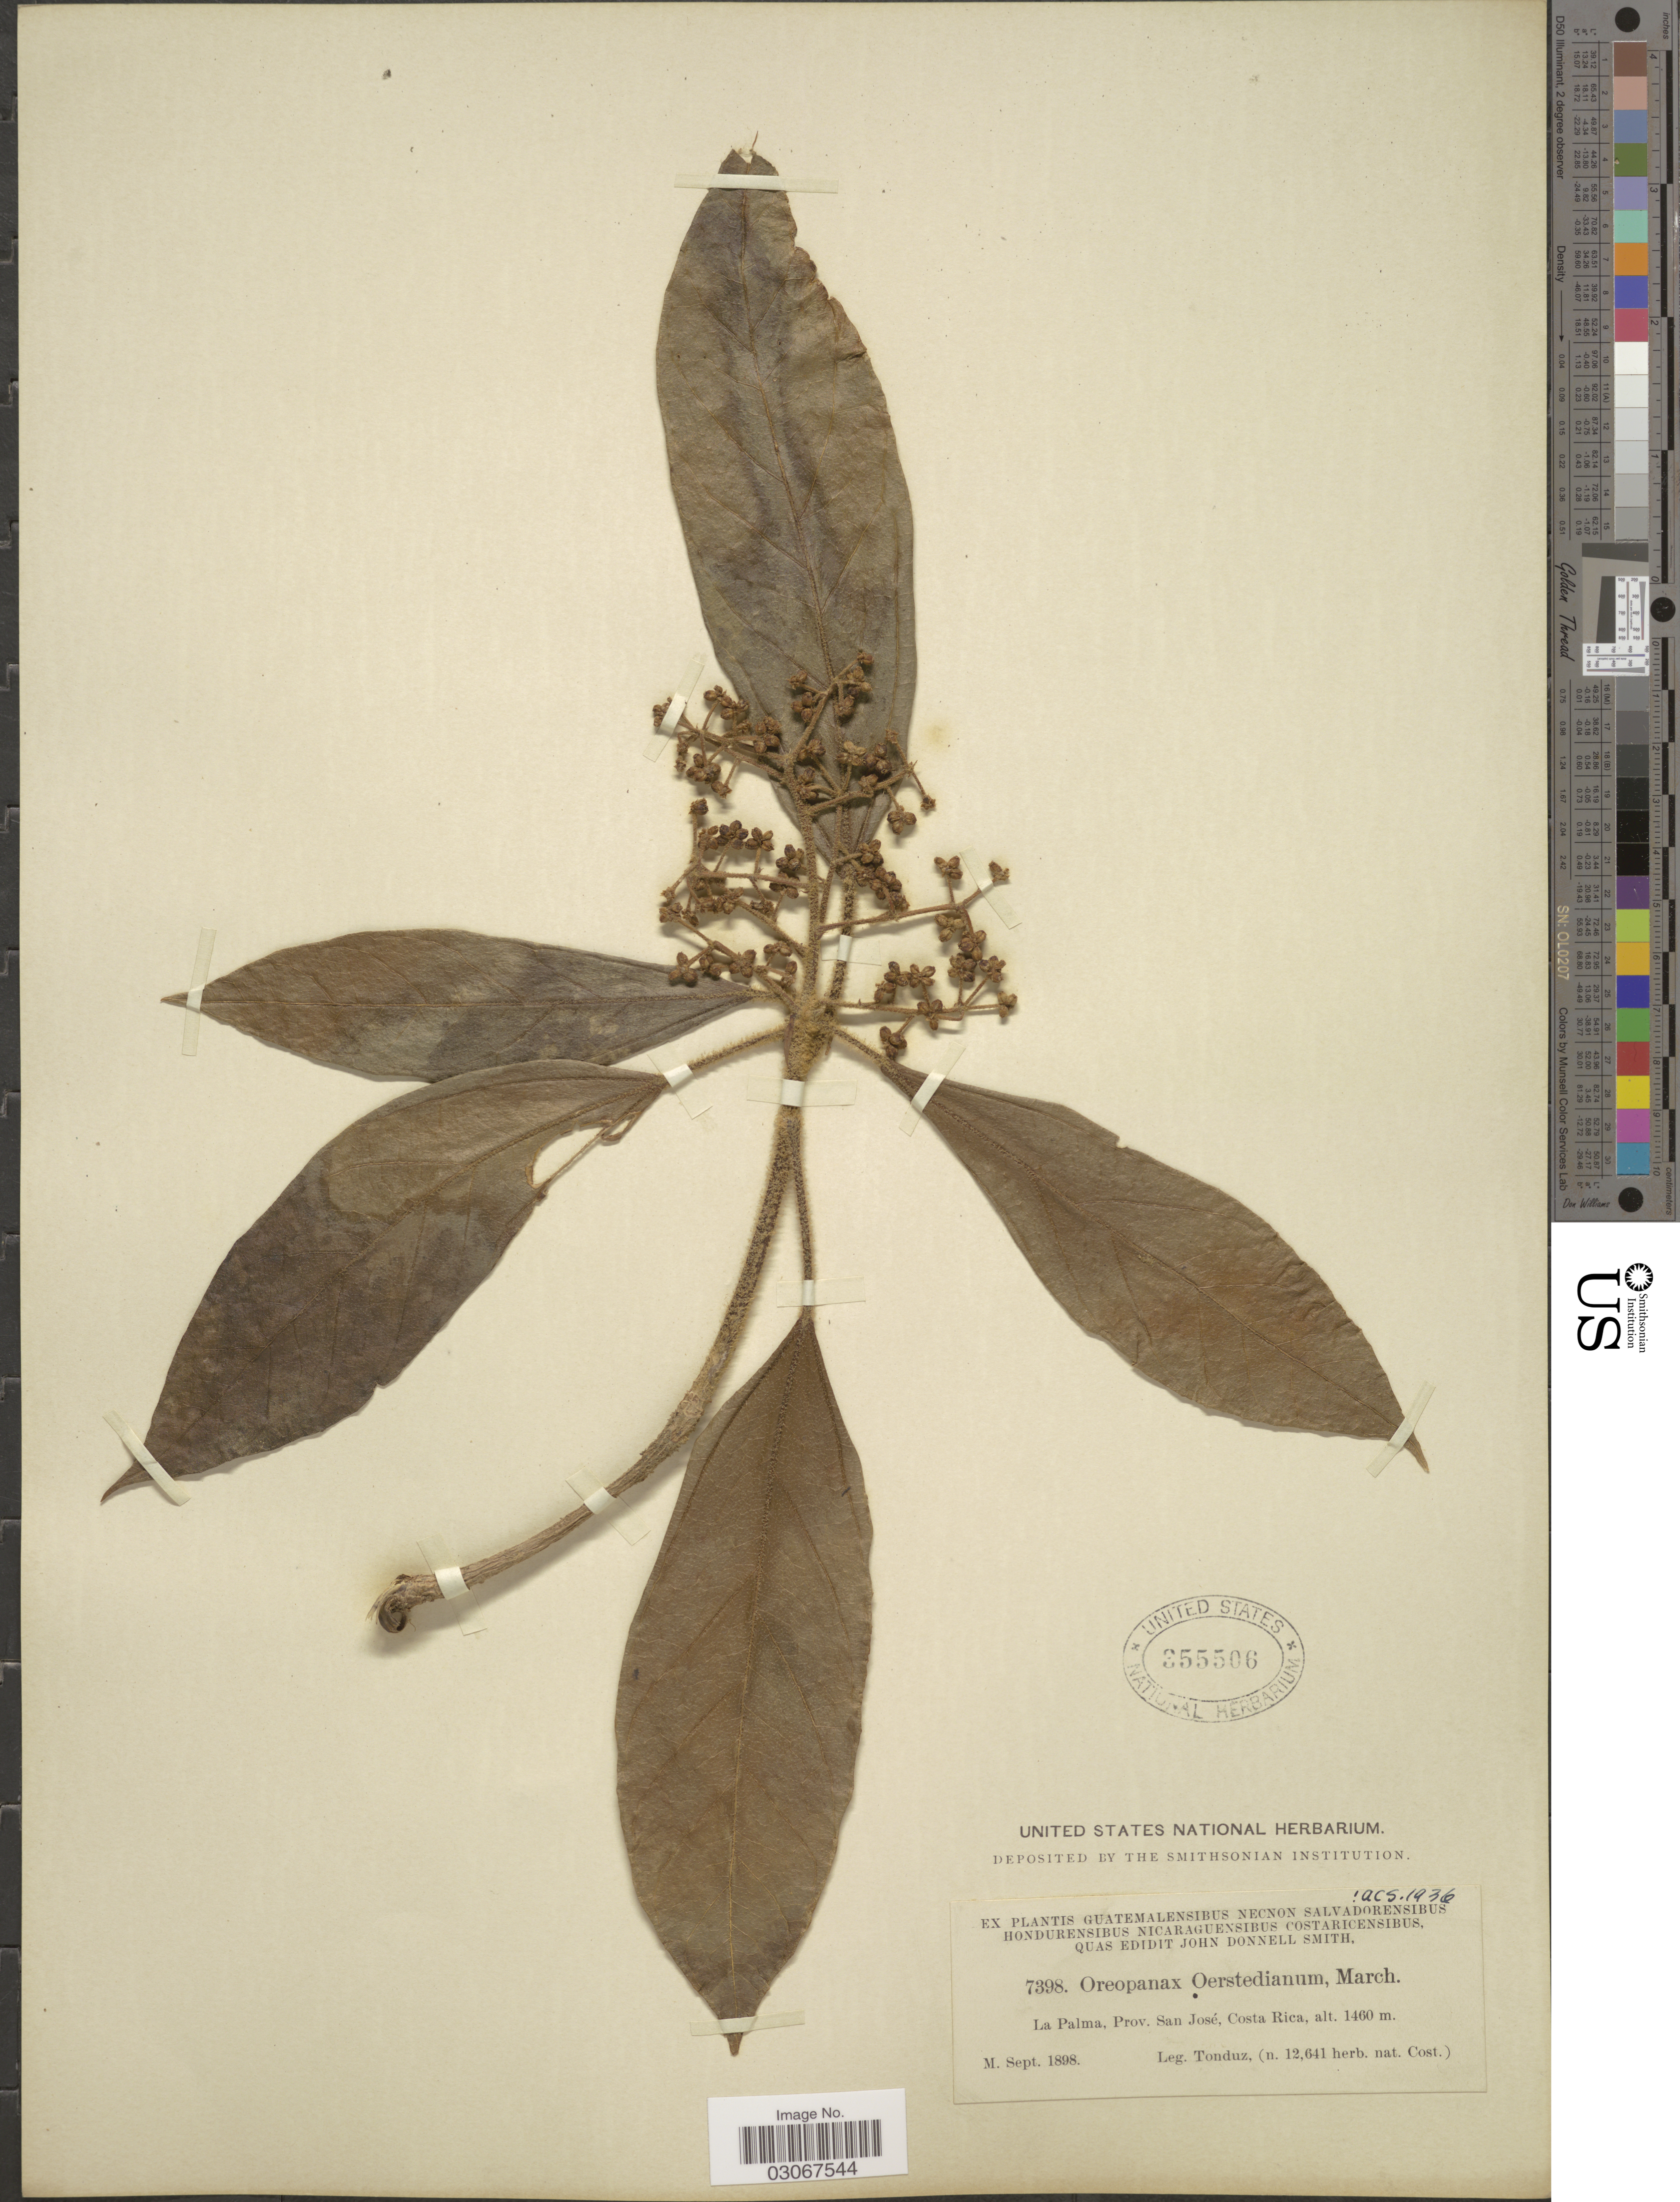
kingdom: Plantae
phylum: Tracheophyta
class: Magnoliopsida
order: Apiales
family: Araliaceae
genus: Oreopanax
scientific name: Oreopanax oerstedianus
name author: Marchal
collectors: Tonduz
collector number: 7398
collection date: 1898-09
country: Costa Rica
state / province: San José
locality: La Palma.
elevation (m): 1460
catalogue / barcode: US 355506